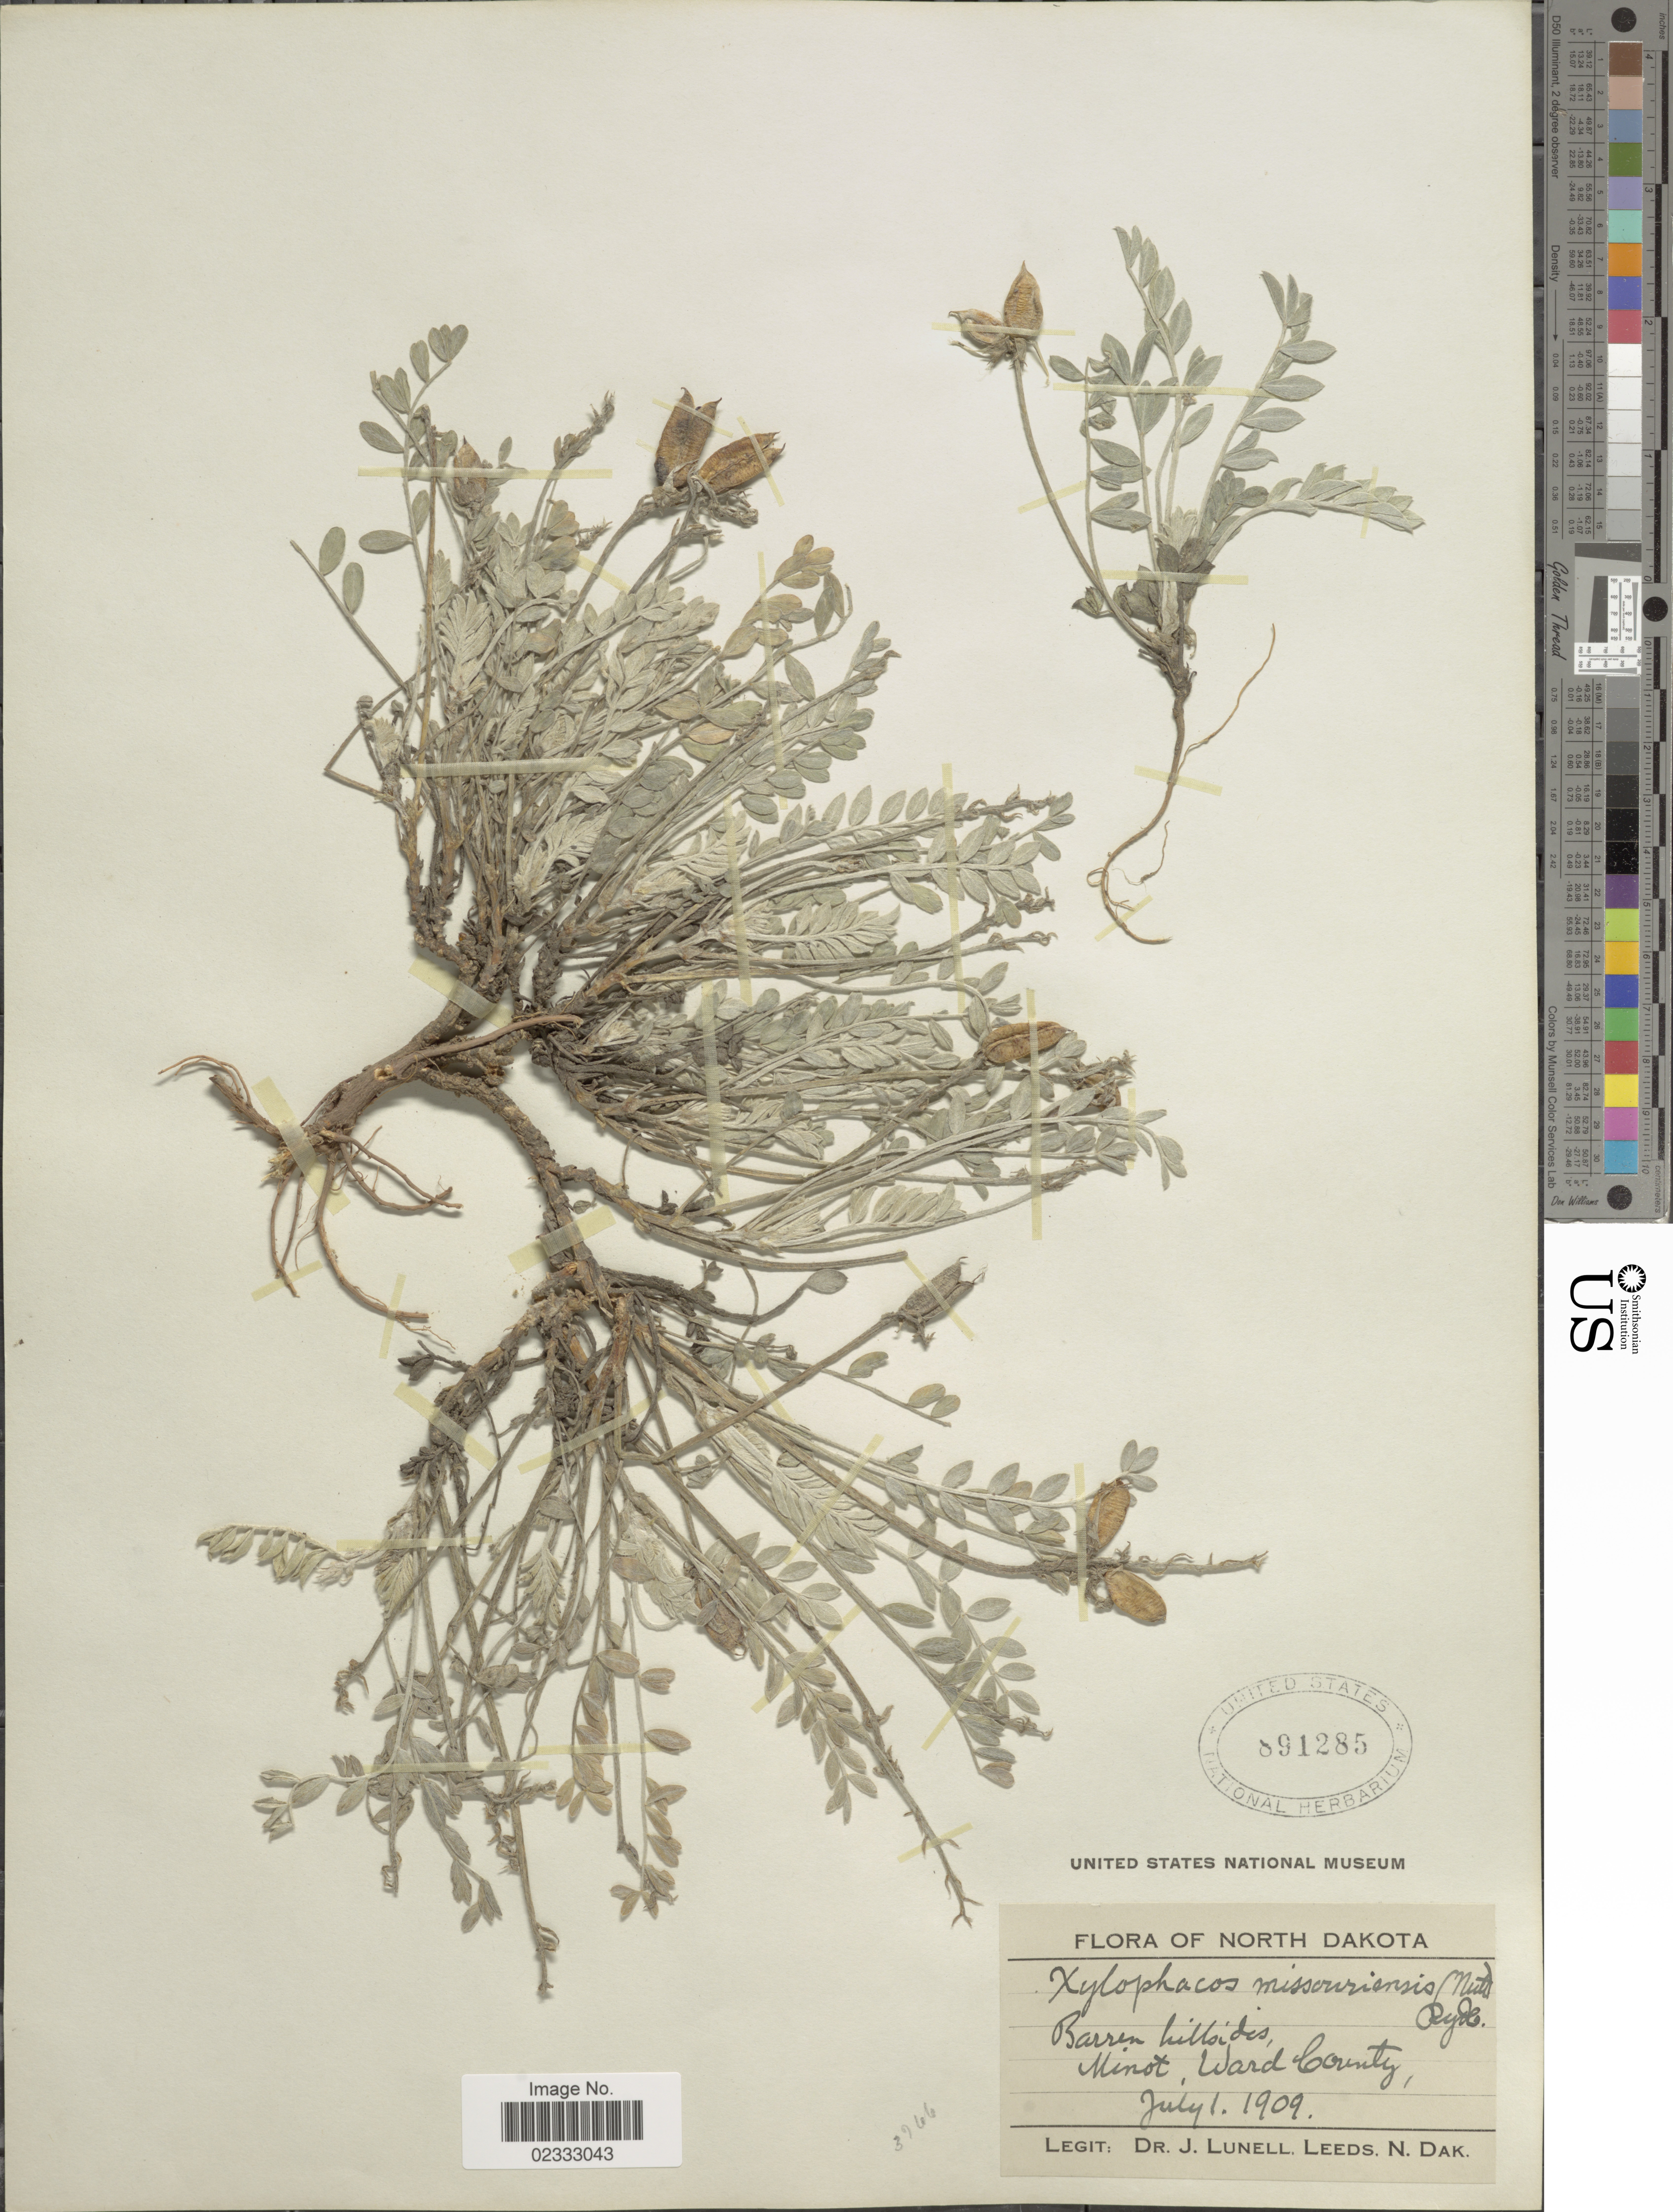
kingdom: Plantae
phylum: Tracheophyta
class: Magnoliopsida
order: Fabales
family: Fabaceae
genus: Astragalus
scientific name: Astragalus missouriensis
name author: Nutt.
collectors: J. Lunell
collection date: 1909-07-01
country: United States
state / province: North Dakota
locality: Baren hillsides, Minot, Ward Co.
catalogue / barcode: US 891285